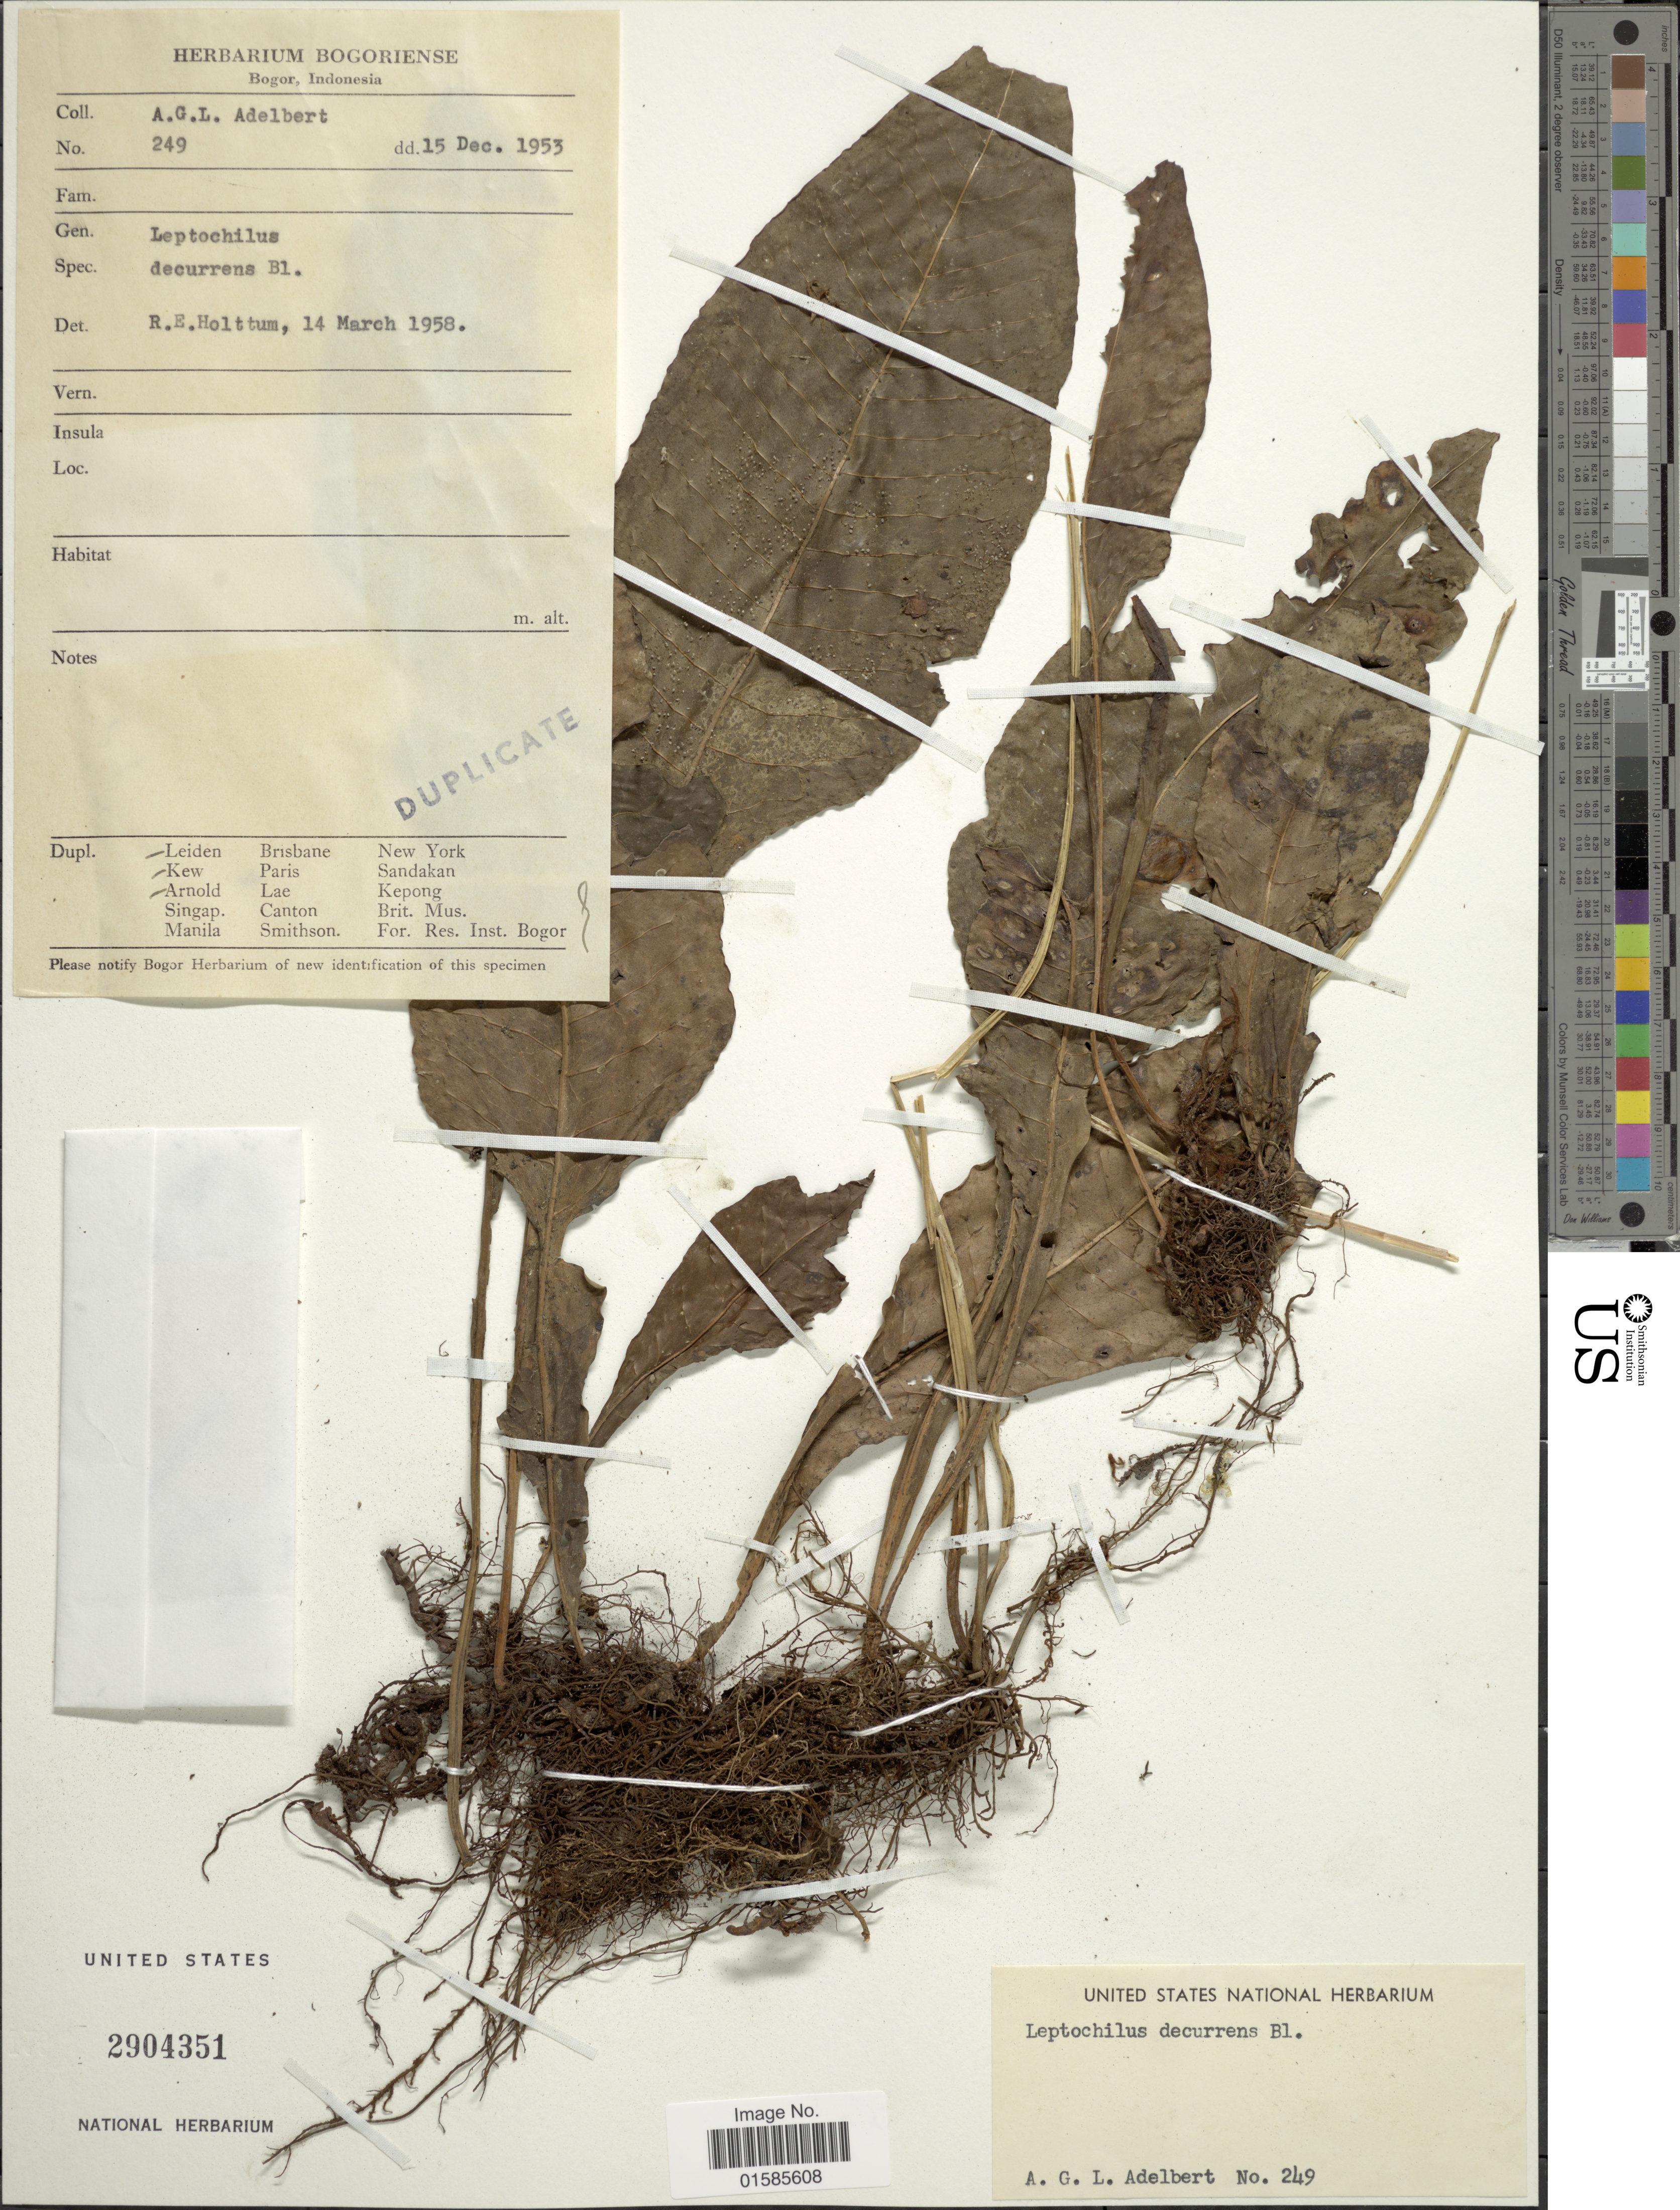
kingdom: Plantae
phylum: Tracheophyta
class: Polypodiopsida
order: Polypodiales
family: Polypodiaceae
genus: Leptochilus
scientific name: Leptochilus decurrens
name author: Blume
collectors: A. G. L. Adelbert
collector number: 249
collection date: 1953-12-15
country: Indonesia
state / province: Java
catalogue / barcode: US 2904351